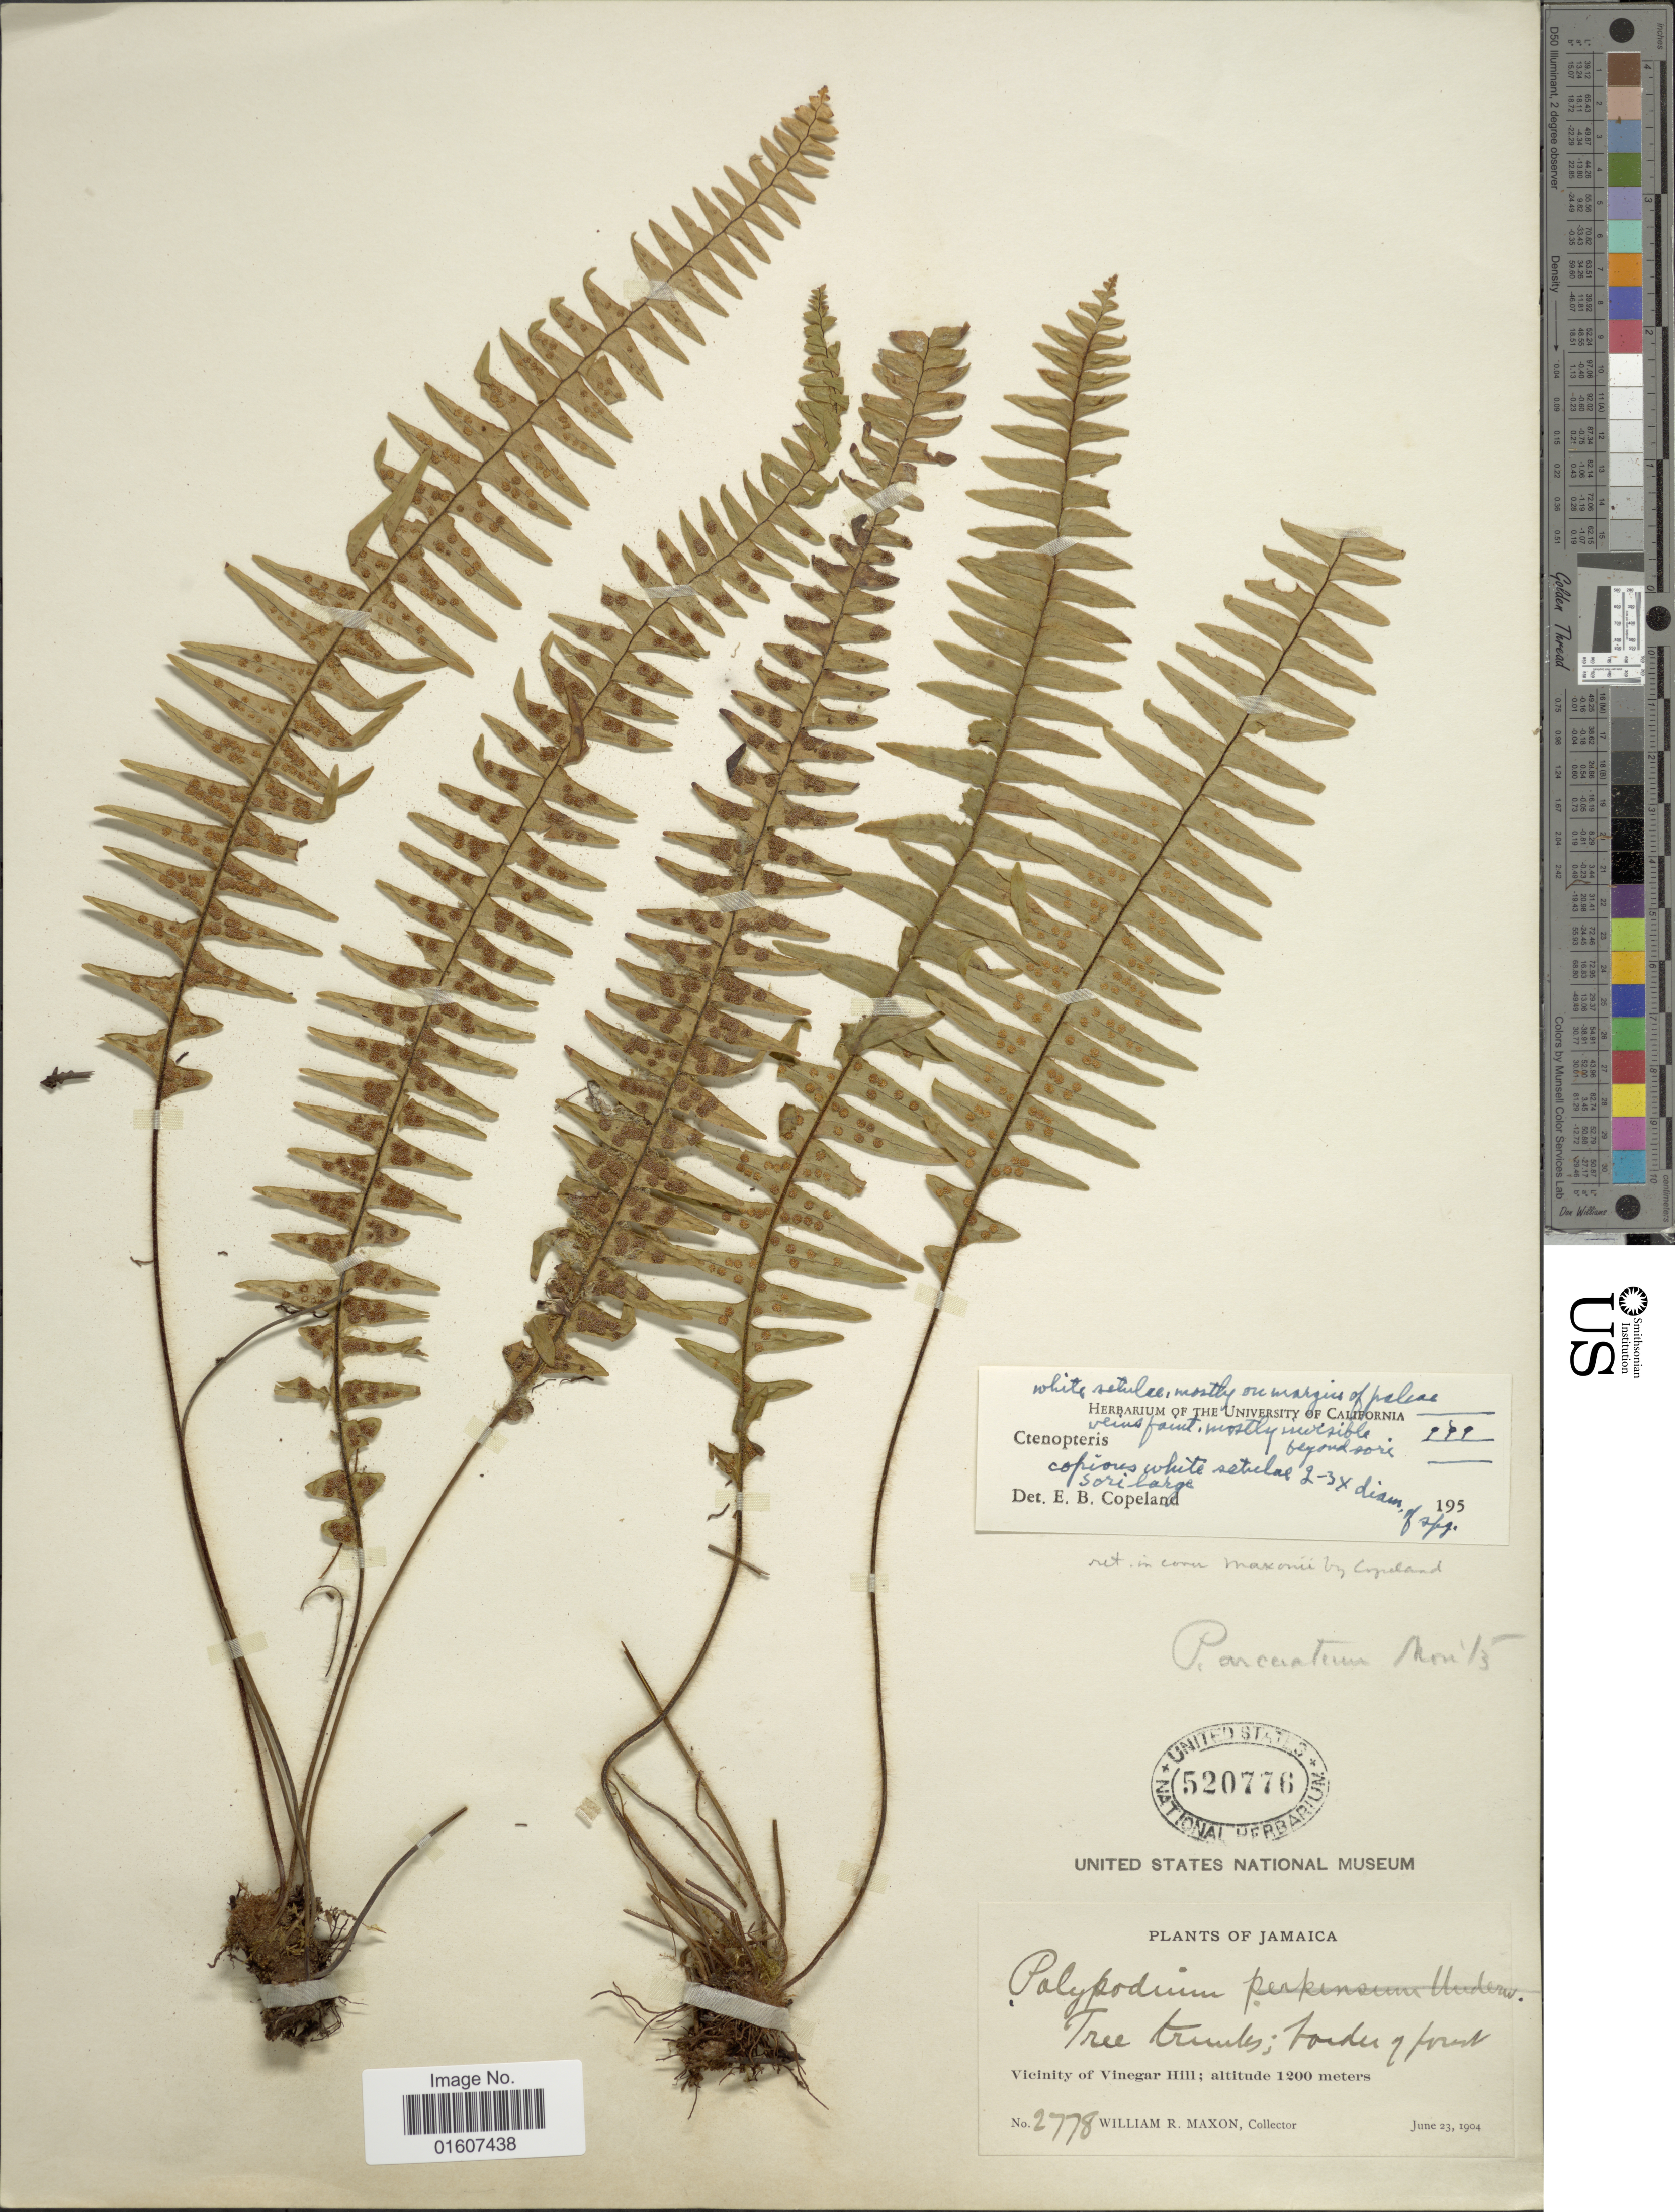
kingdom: Plantae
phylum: Tracheophyta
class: Polypodiopsida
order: Polypodiales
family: Polypodiaceae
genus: Terpsichore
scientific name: Terpsichore chrysleri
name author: (Copel.) A.R. Sm.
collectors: W. R. Maxon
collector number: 2778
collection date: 1904-06-23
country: Jamaica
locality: Vicinity of Vinegar Hill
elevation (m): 1200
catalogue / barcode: US 520776